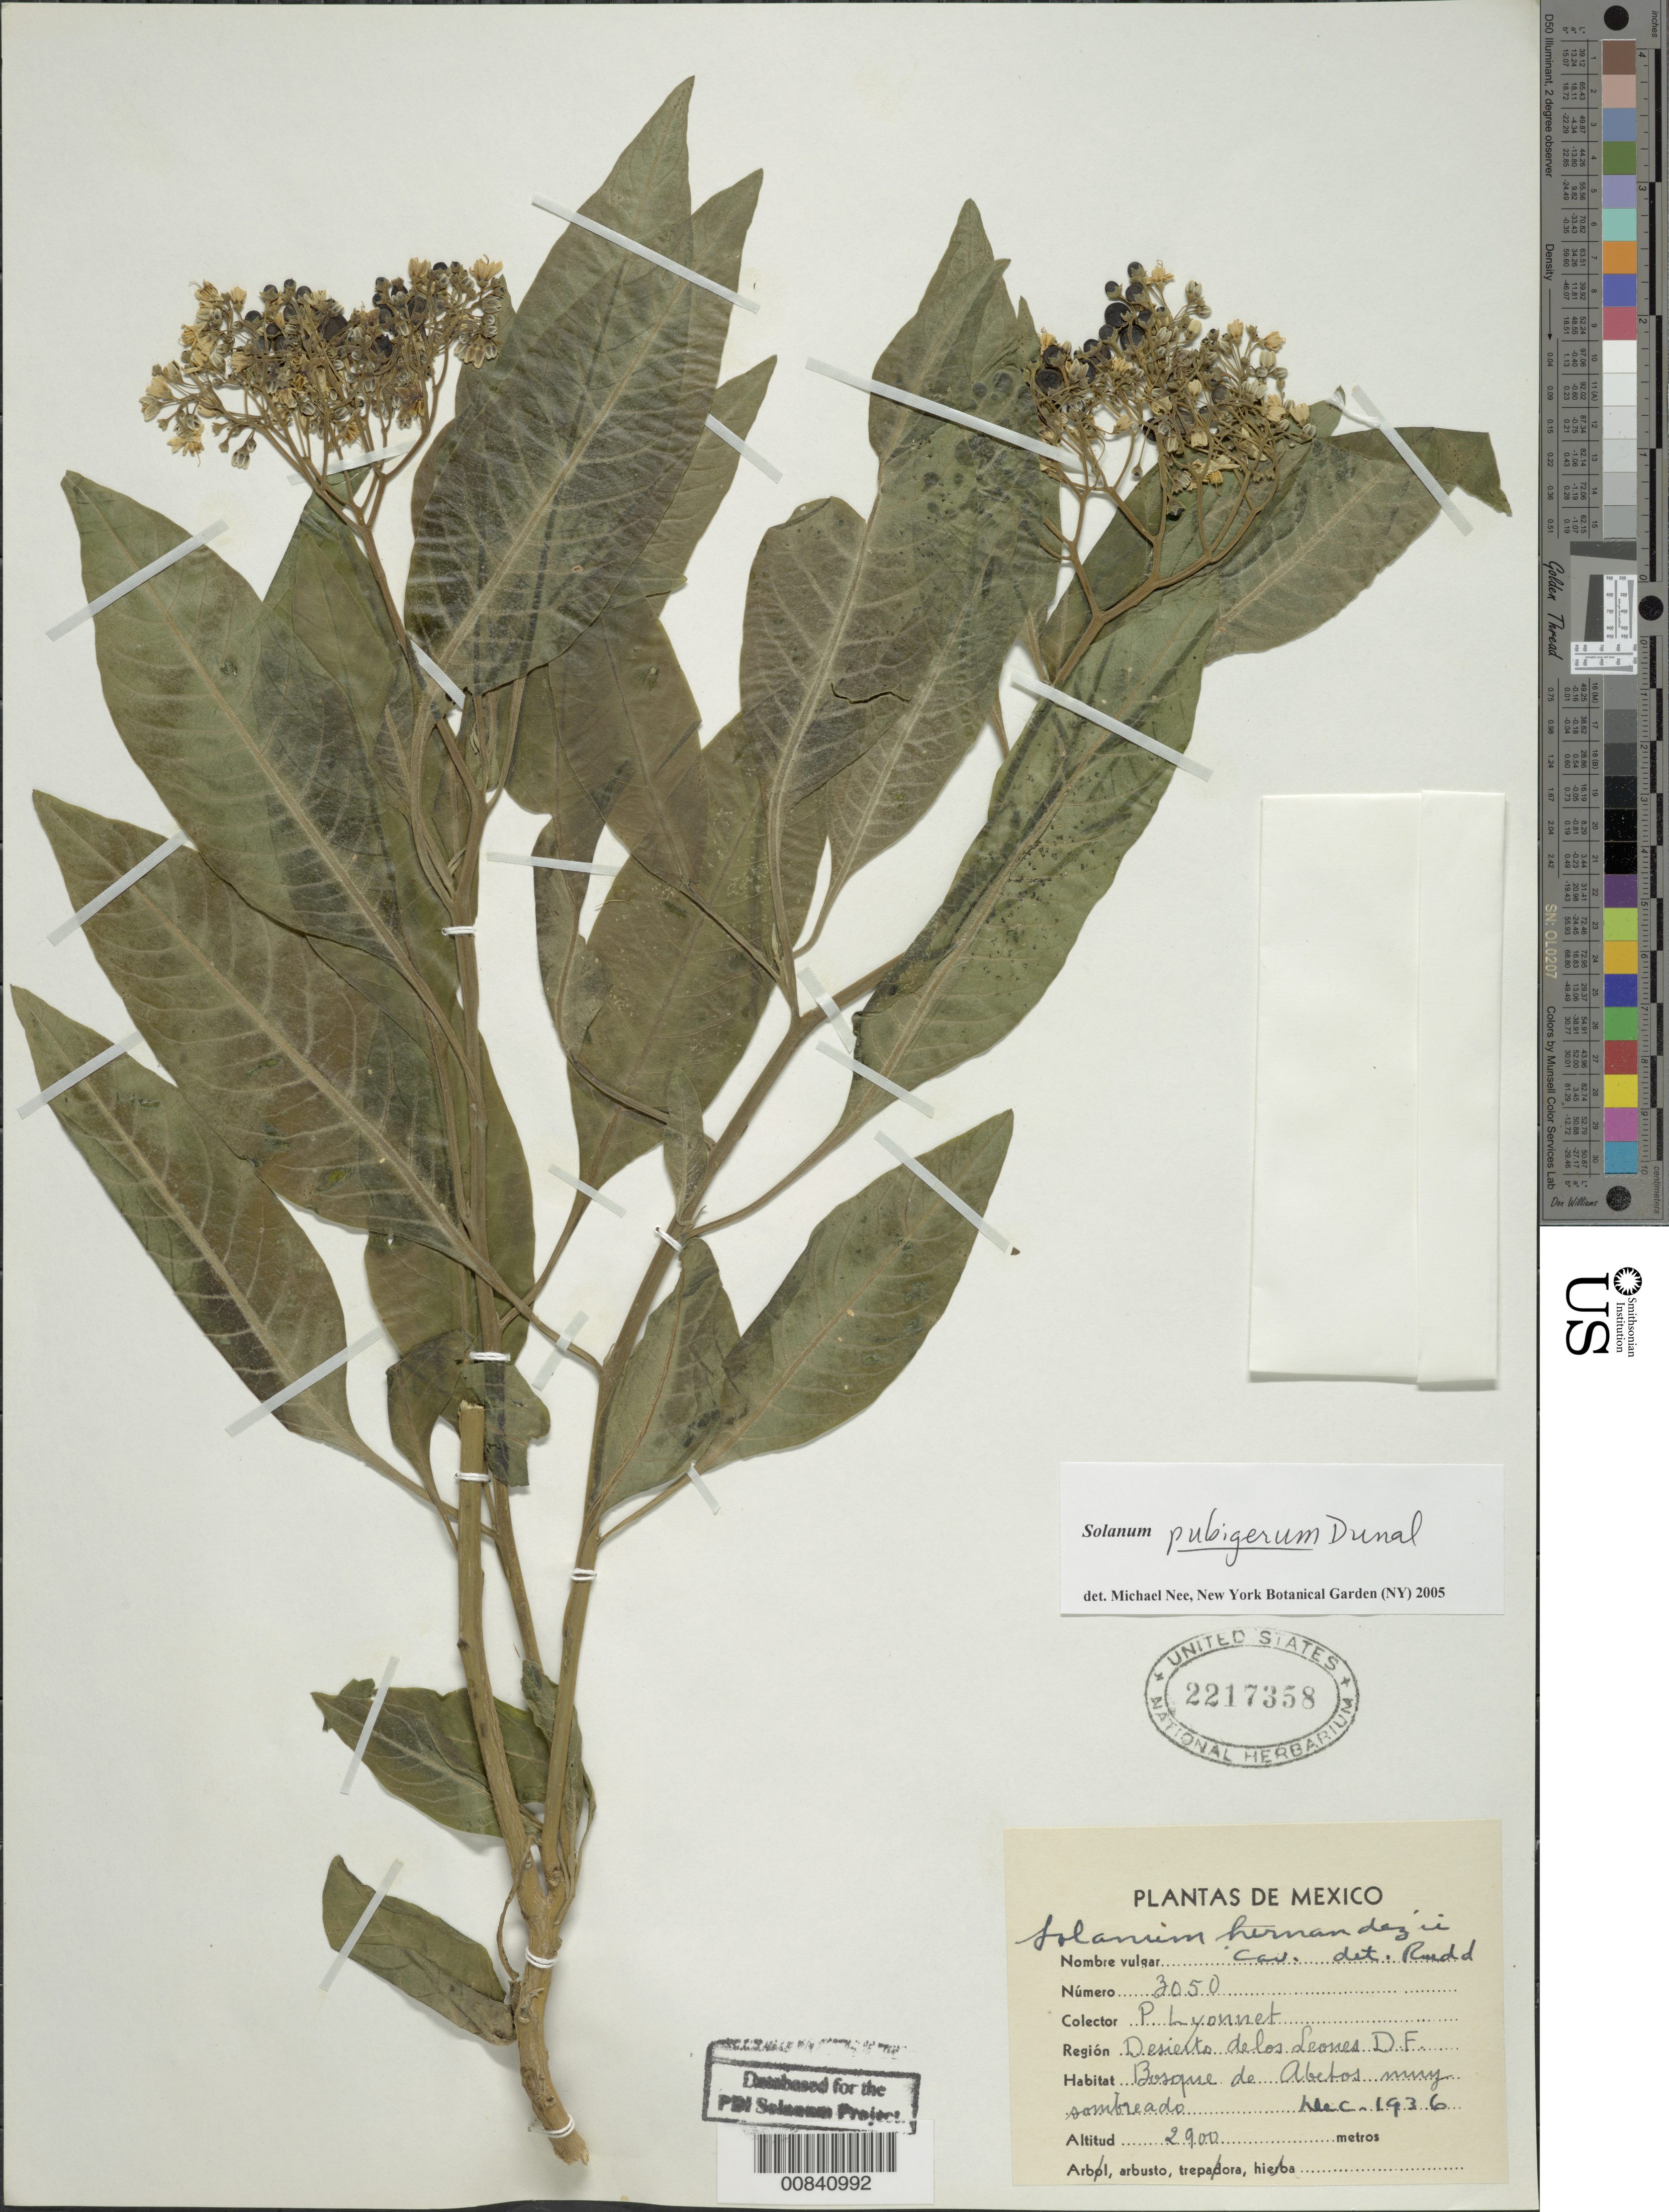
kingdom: Plantae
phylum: Tracheophyta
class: Magnoliopsida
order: Solanales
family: Solanaceae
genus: Solanum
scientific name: Solanum pubigerum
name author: Dunal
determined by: Knapp, S. D.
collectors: Bro. E. Lyonnet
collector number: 3050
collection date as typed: Dec 1936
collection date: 1936-12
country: Mexico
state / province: Distrito Federal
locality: Desierto de Los Leones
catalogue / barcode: US 2217358